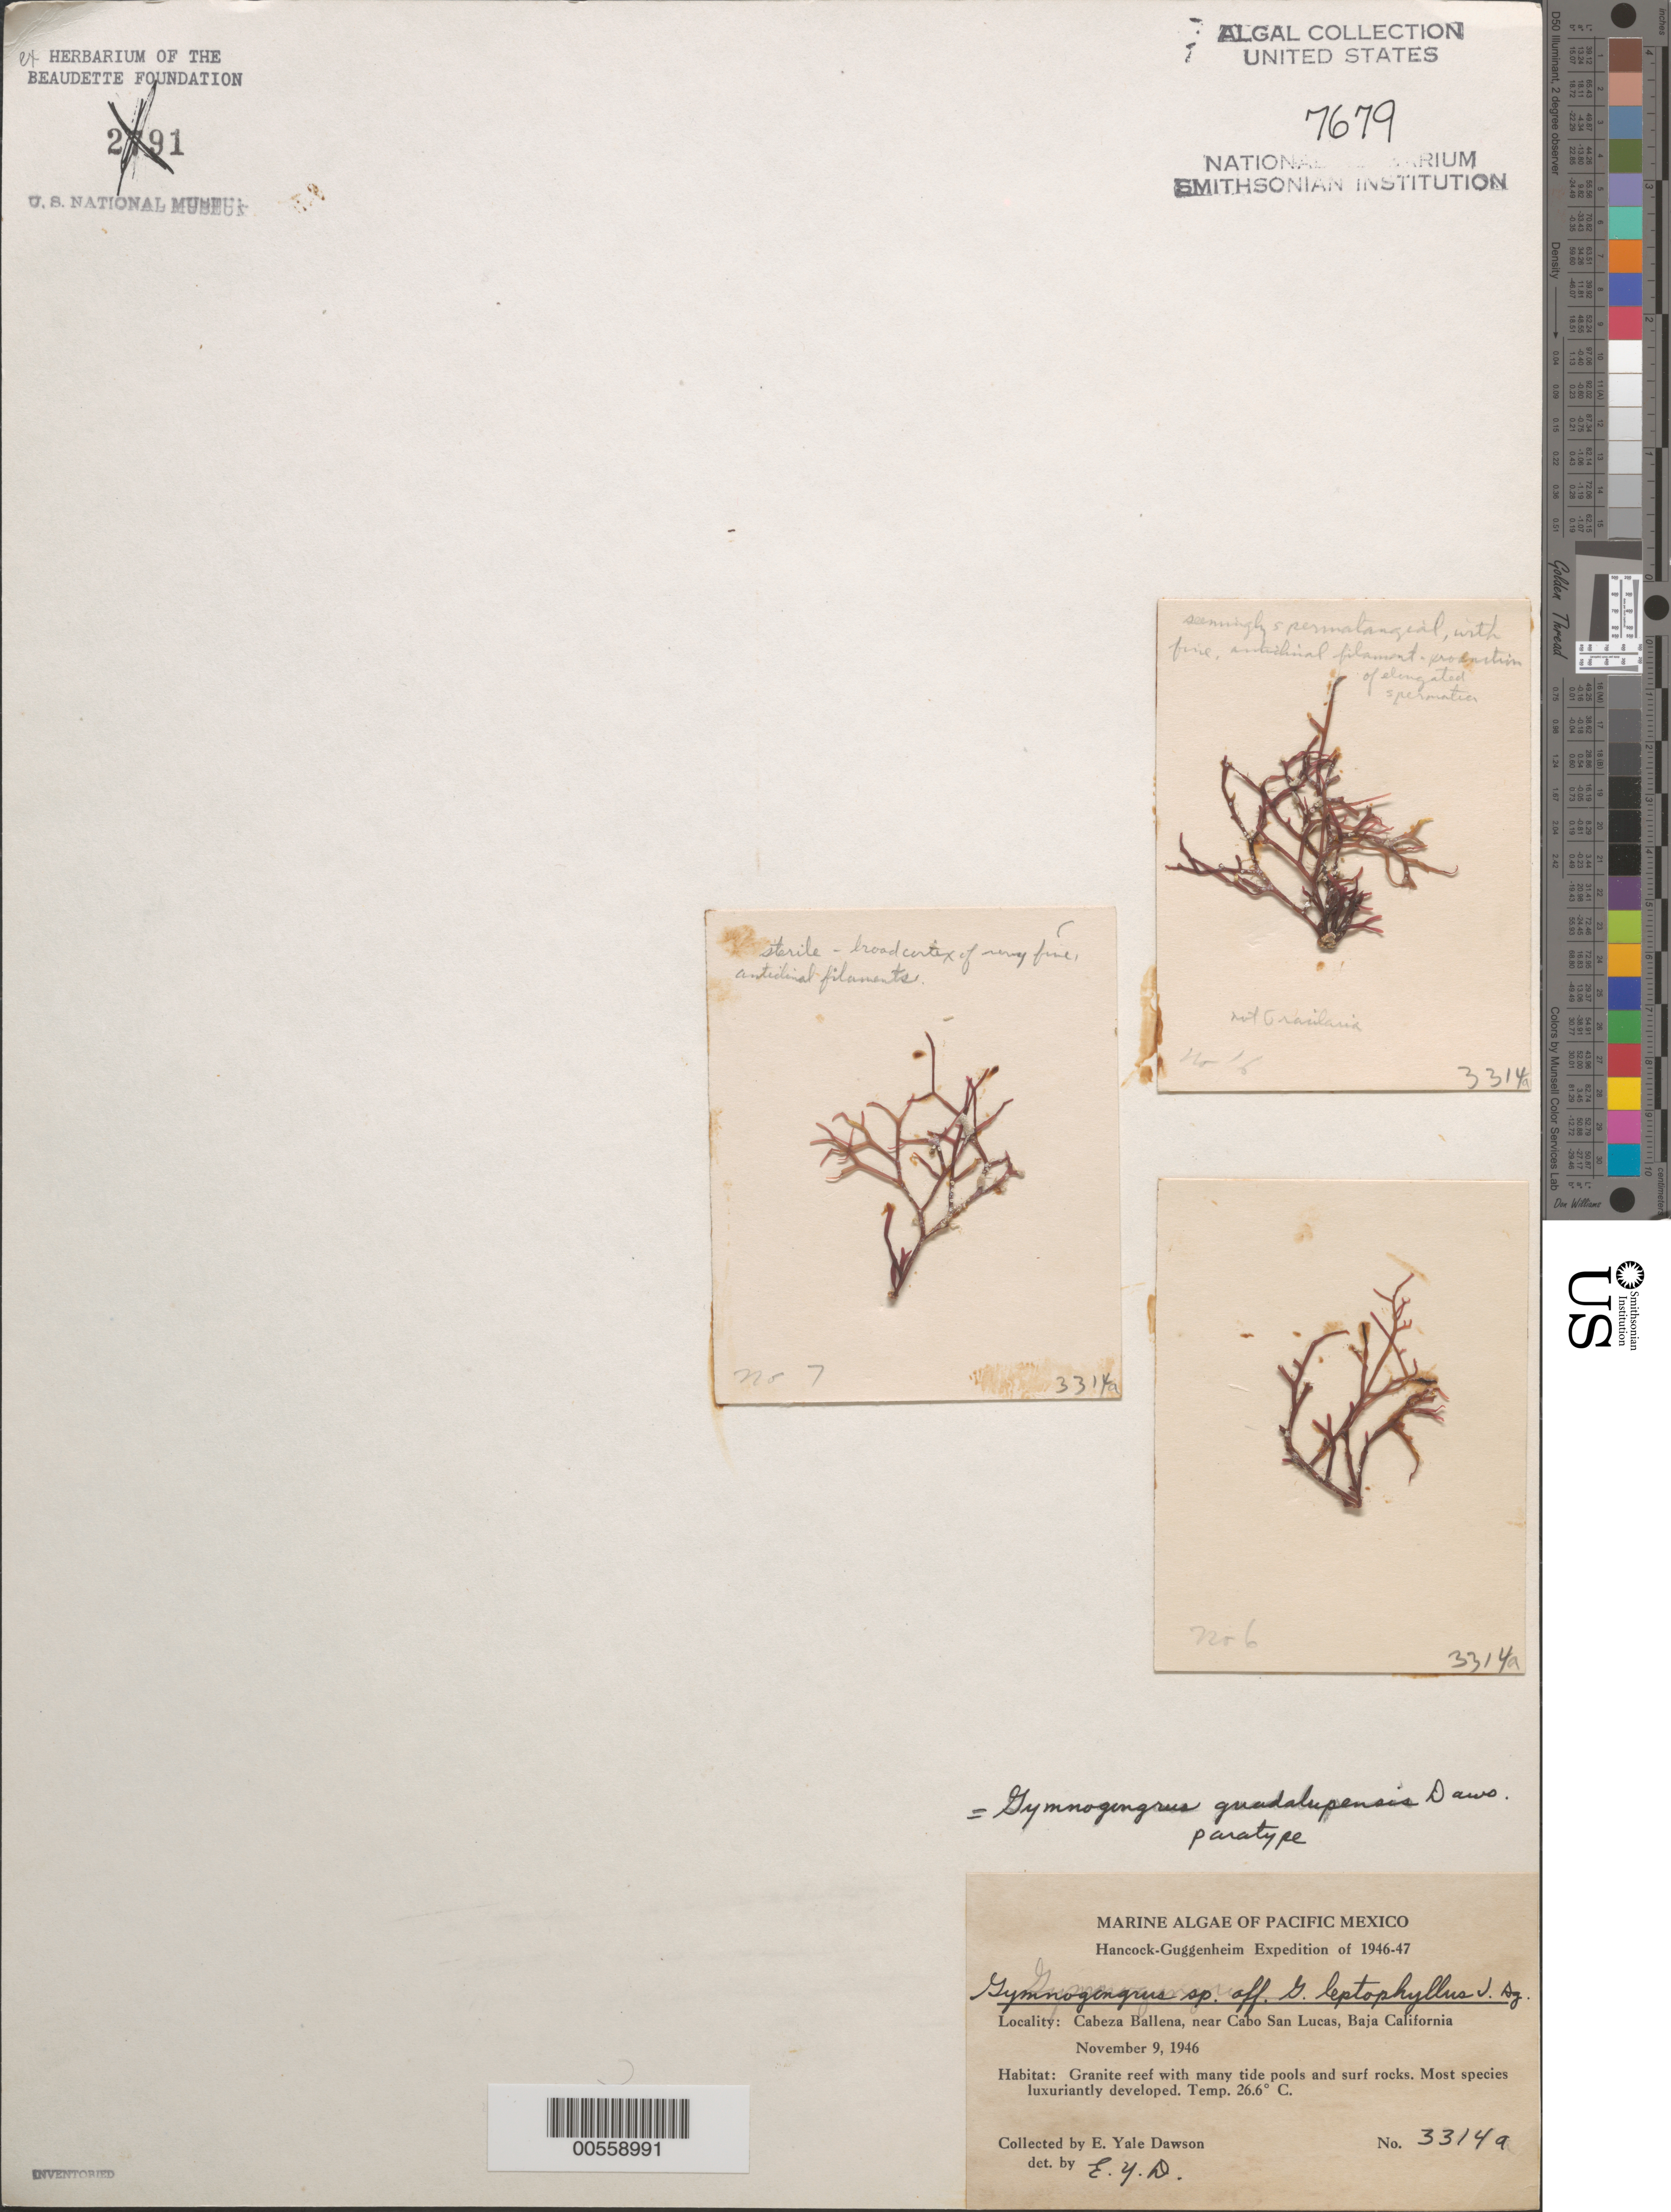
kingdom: Plantae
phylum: Rhodophyta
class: Florideophyceae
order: Gigartinales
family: Phyllophoraceae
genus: Gymnogongrus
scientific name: Gymnogongrus guadalupensis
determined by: Dawson, E. Y.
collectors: E. Y. Dawson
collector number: EYD 3314a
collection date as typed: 09 Nov 1946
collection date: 1946-11-09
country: Mexico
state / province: Baja California Sur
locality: Cabeza Ballena, near Cabo San Lucas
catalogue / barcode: US 7679